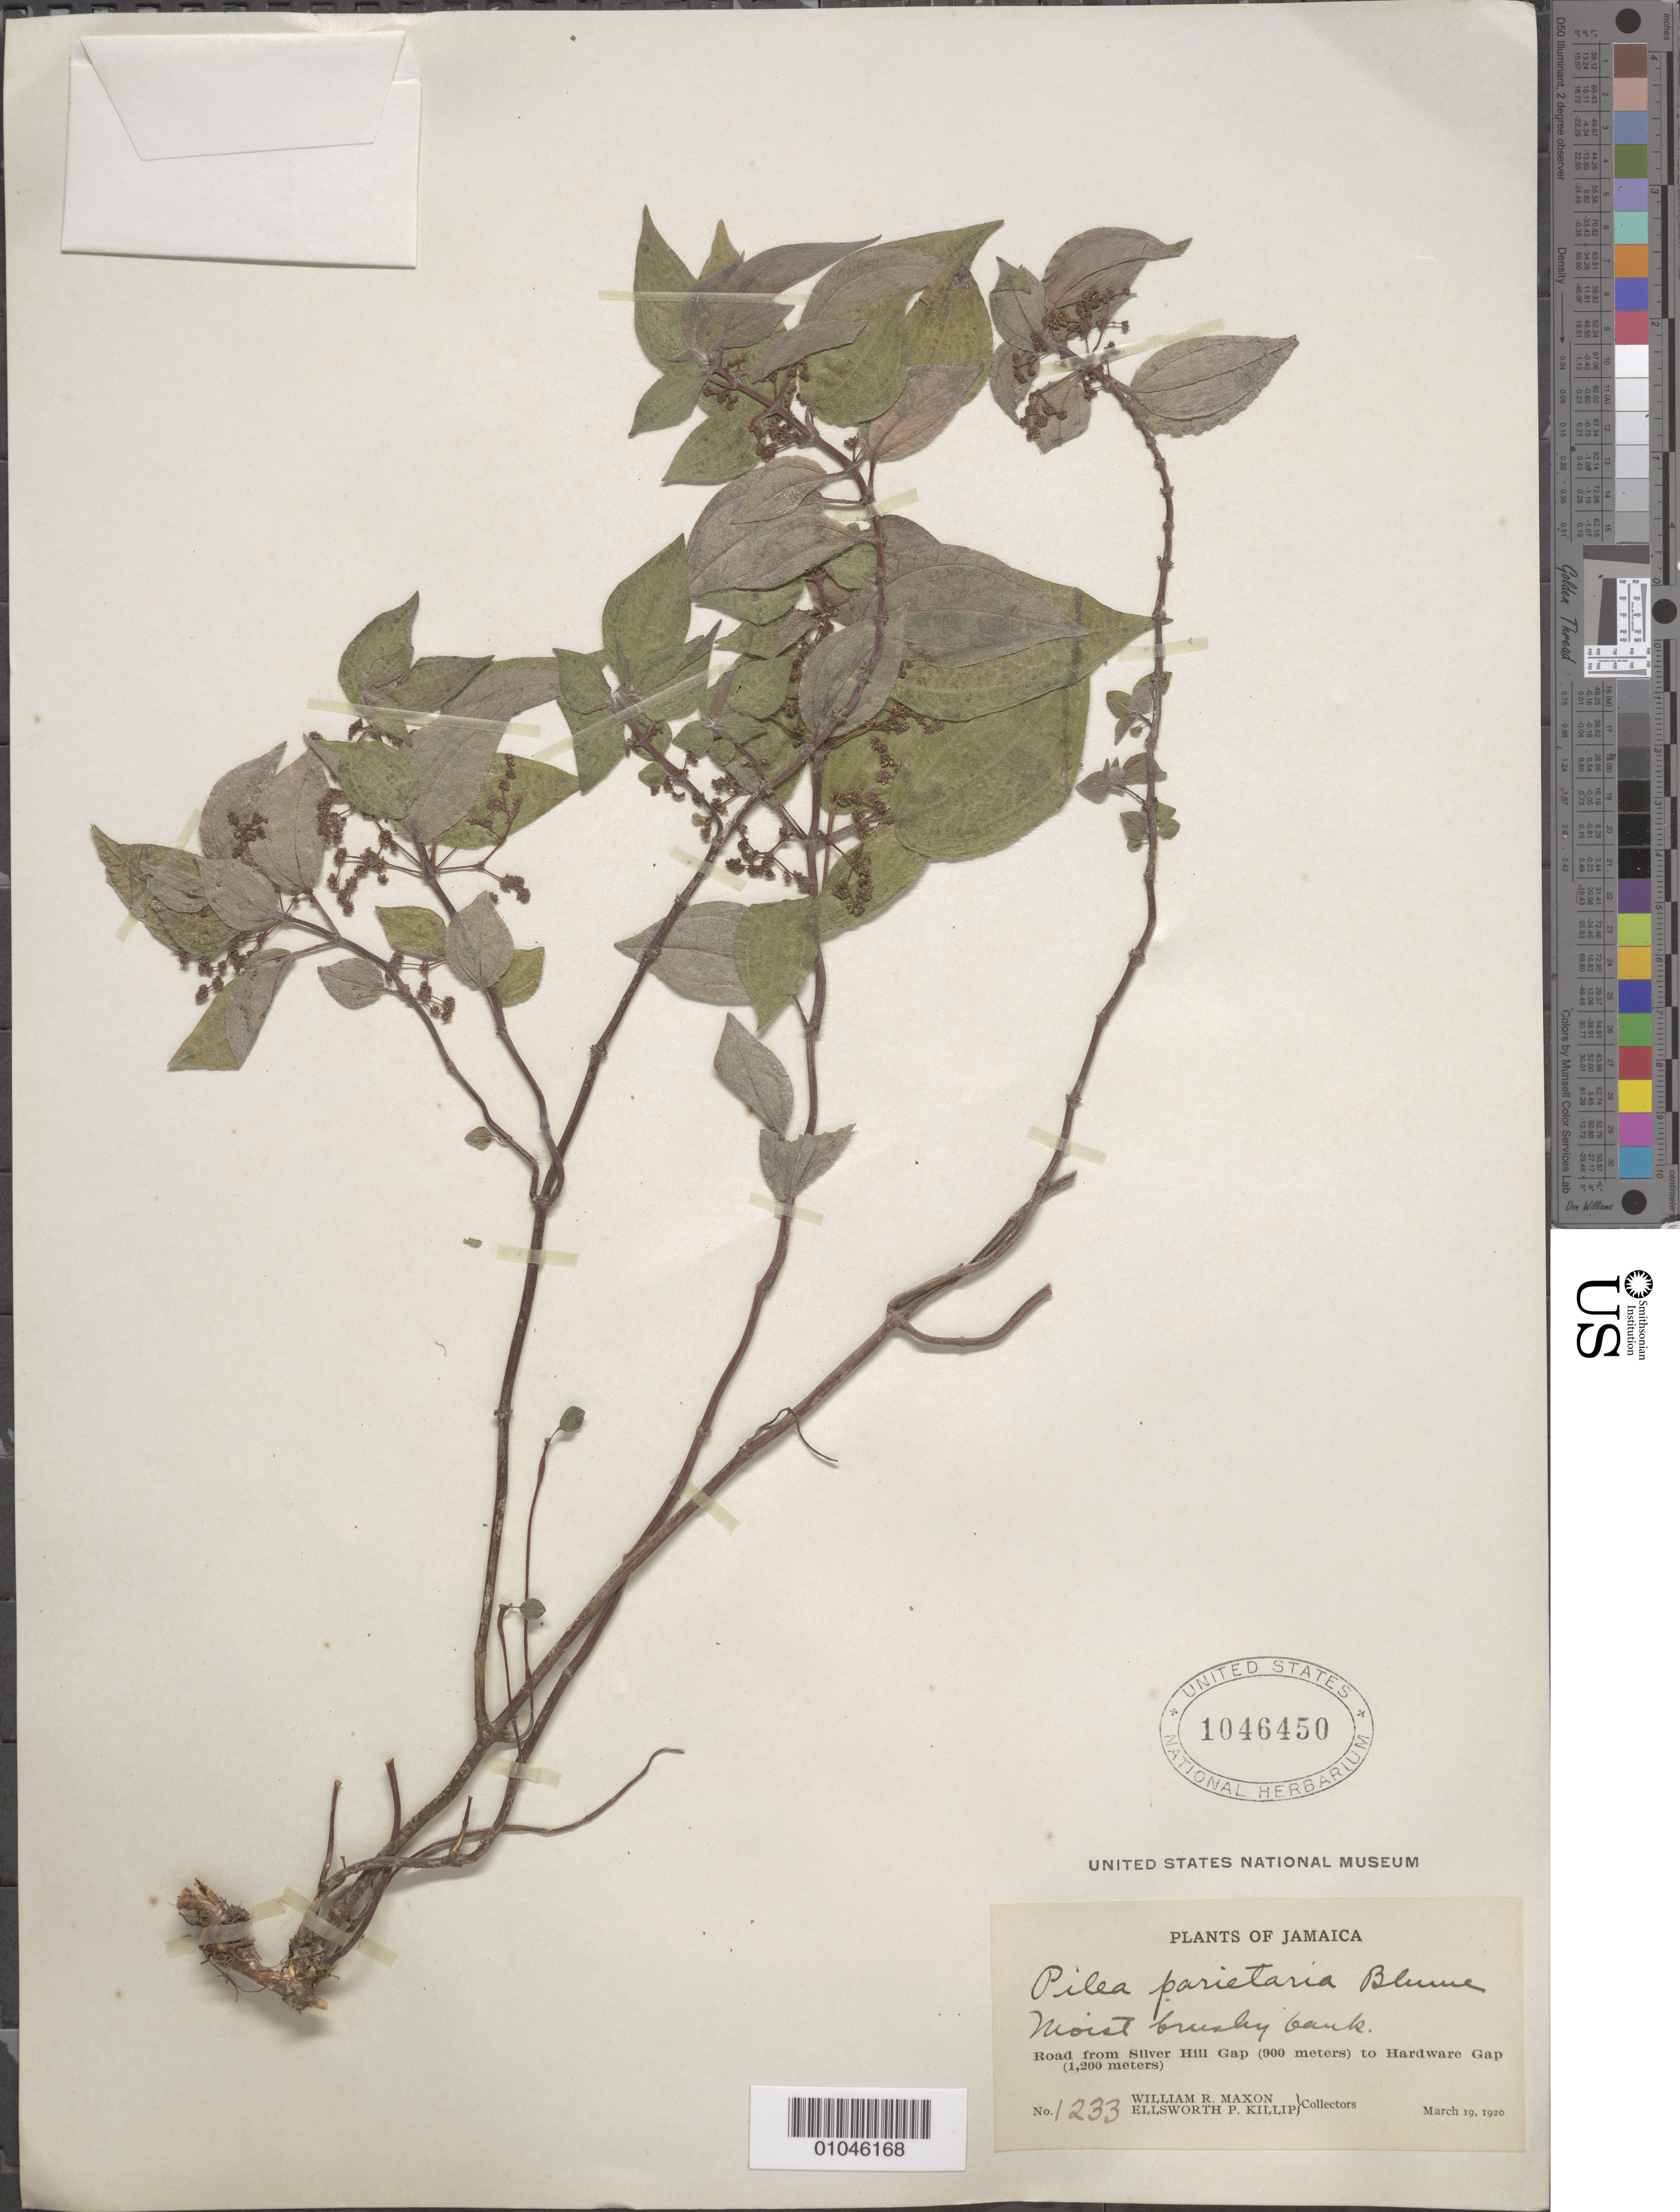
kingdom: Plantae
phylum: Tracheophyta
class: Magnoliopsida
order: Rosales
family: Urticaceae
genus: Pilea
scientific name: Pilea parietaria var. parietaria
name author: (L.) Blume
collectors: W. R. Maxon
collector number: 1233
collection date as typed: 19 Mar 1920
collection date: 1920-03-19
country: Jamaica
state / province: Saint Andrew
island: Jamaica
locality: Moist bushy bank. Road from Silver Hill Gap to Hardware Gap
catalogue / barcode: US 1046450